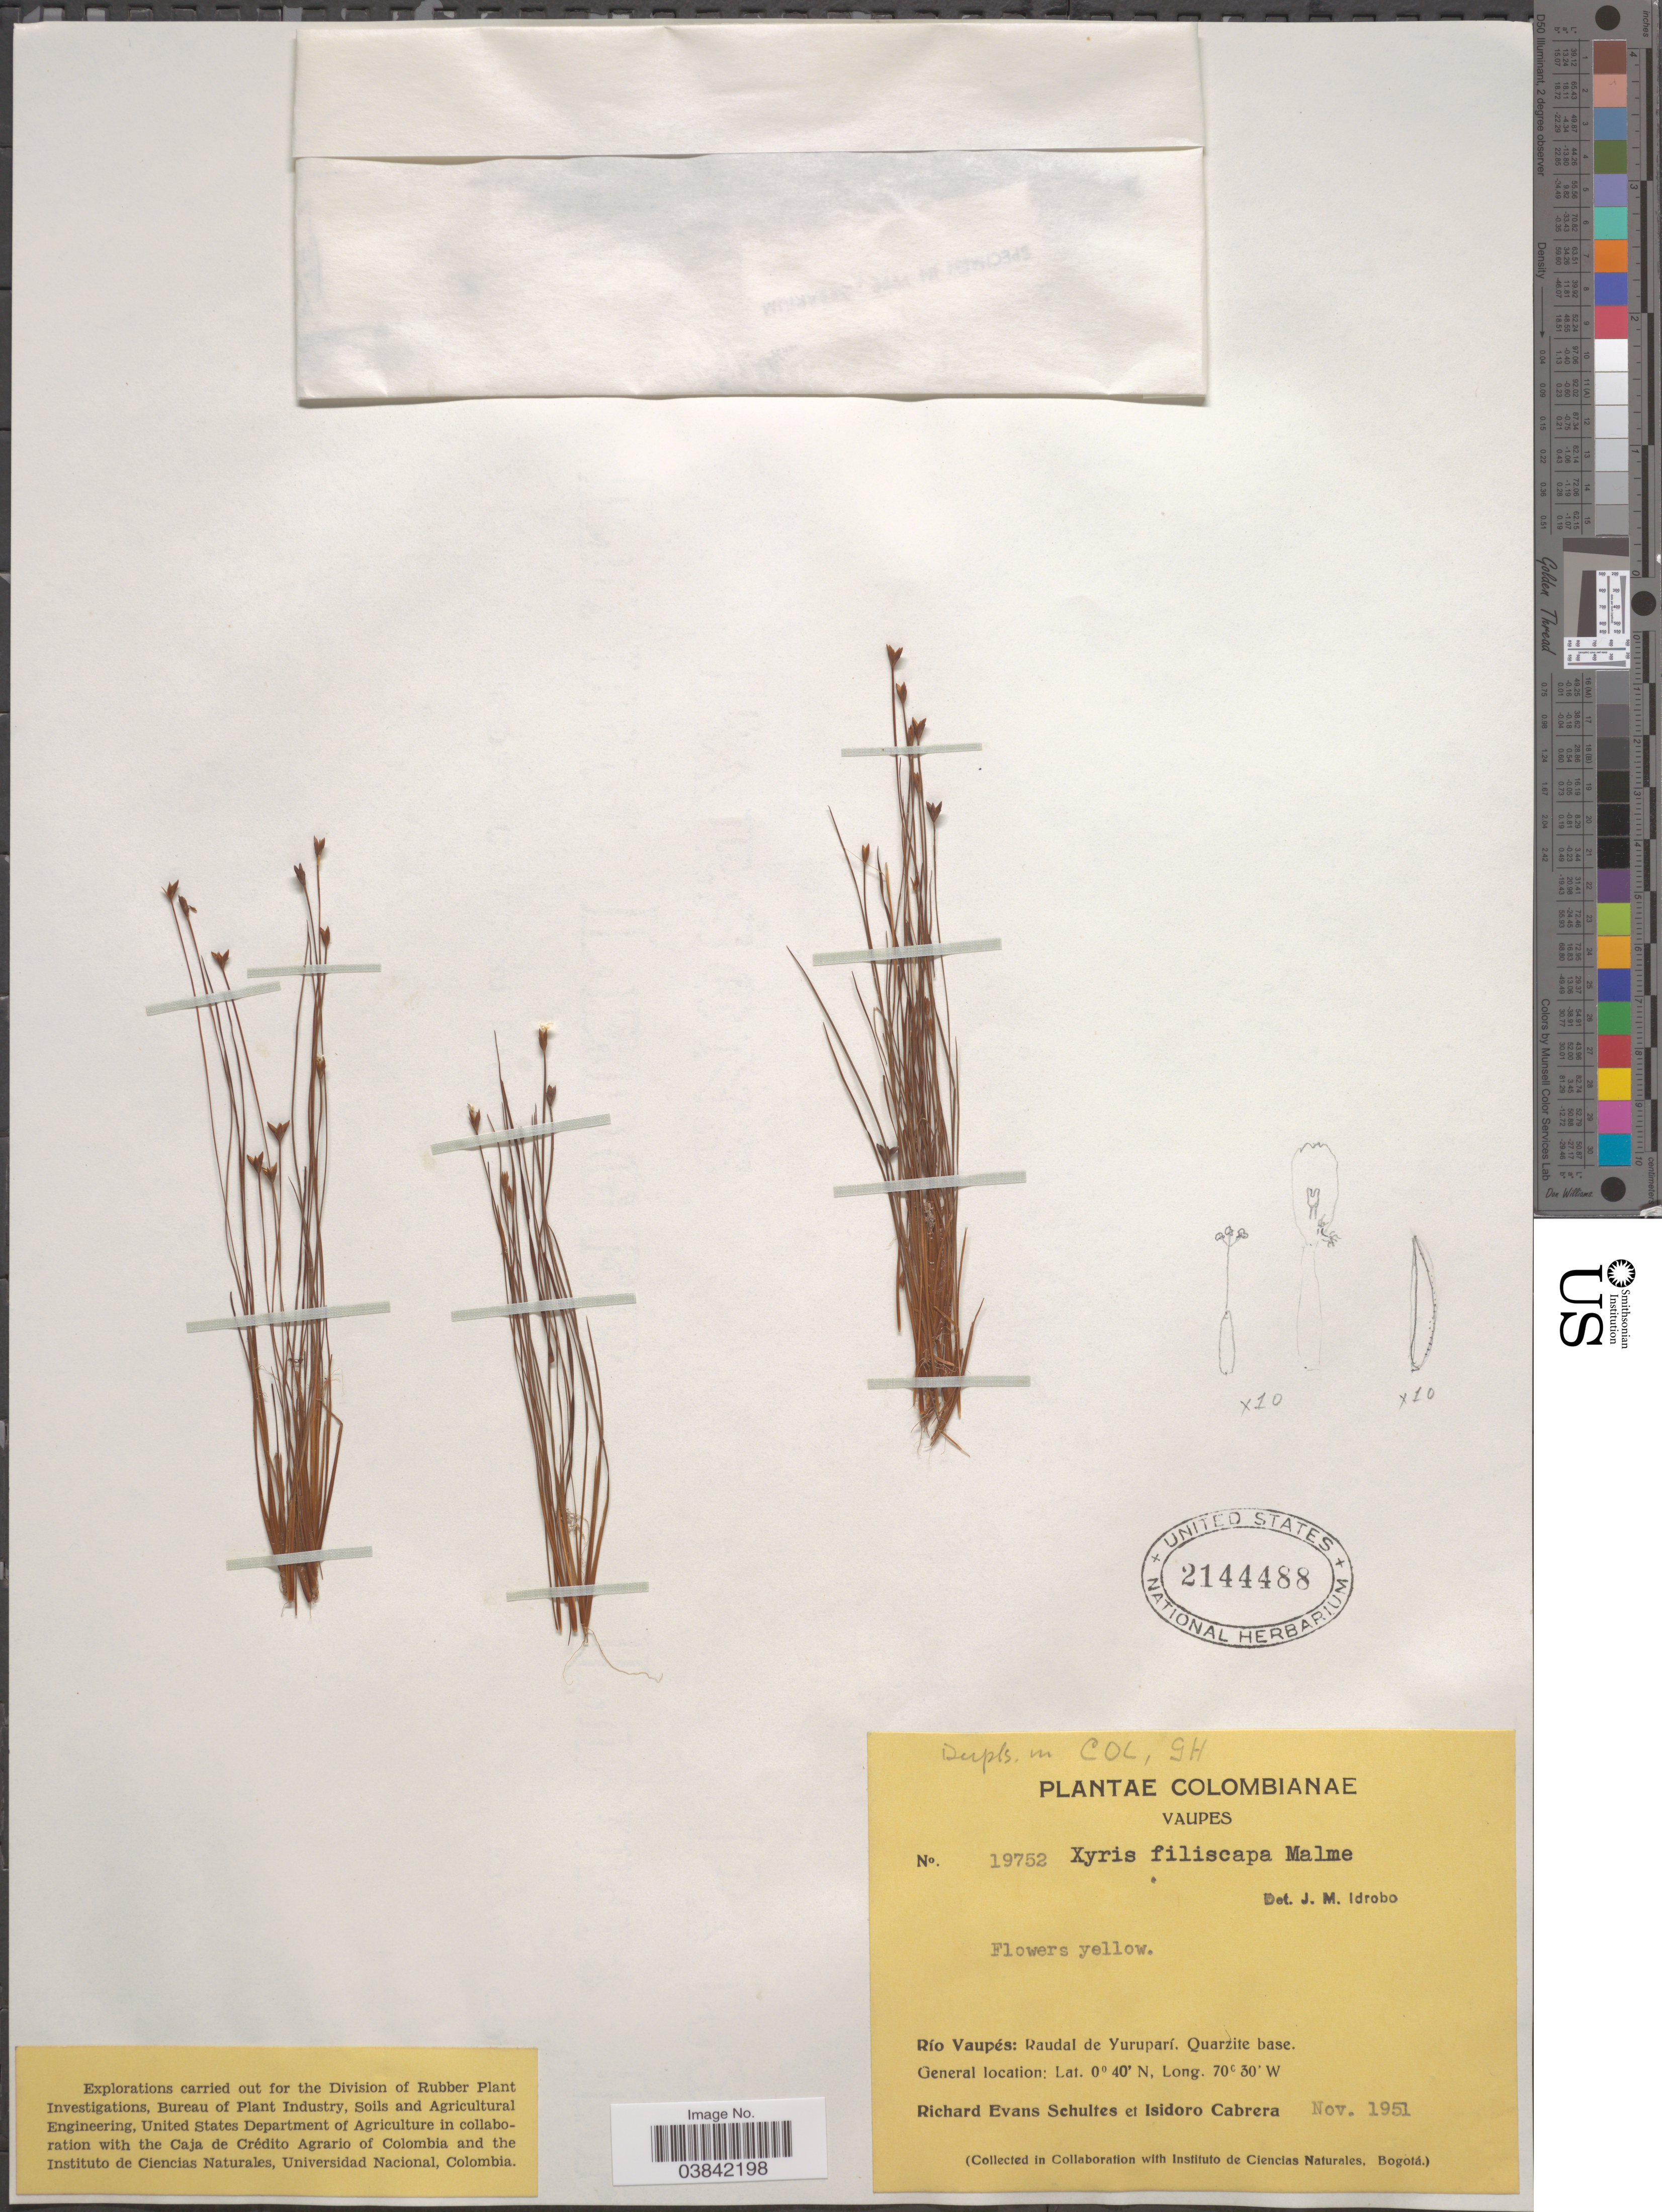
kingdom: Plantae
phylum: Tracheophyta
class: Liliopsida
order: Poales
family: Xyridaceae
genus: Xyris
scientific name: Xyris filiscapa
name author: Malme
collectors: R. E. Schultes & I. Cabrera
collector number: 19752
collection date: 1951-11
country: Colombia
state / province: Vaupés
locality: Río Vaupés: Raudal de Yuruparí.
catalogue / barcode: US 2144488